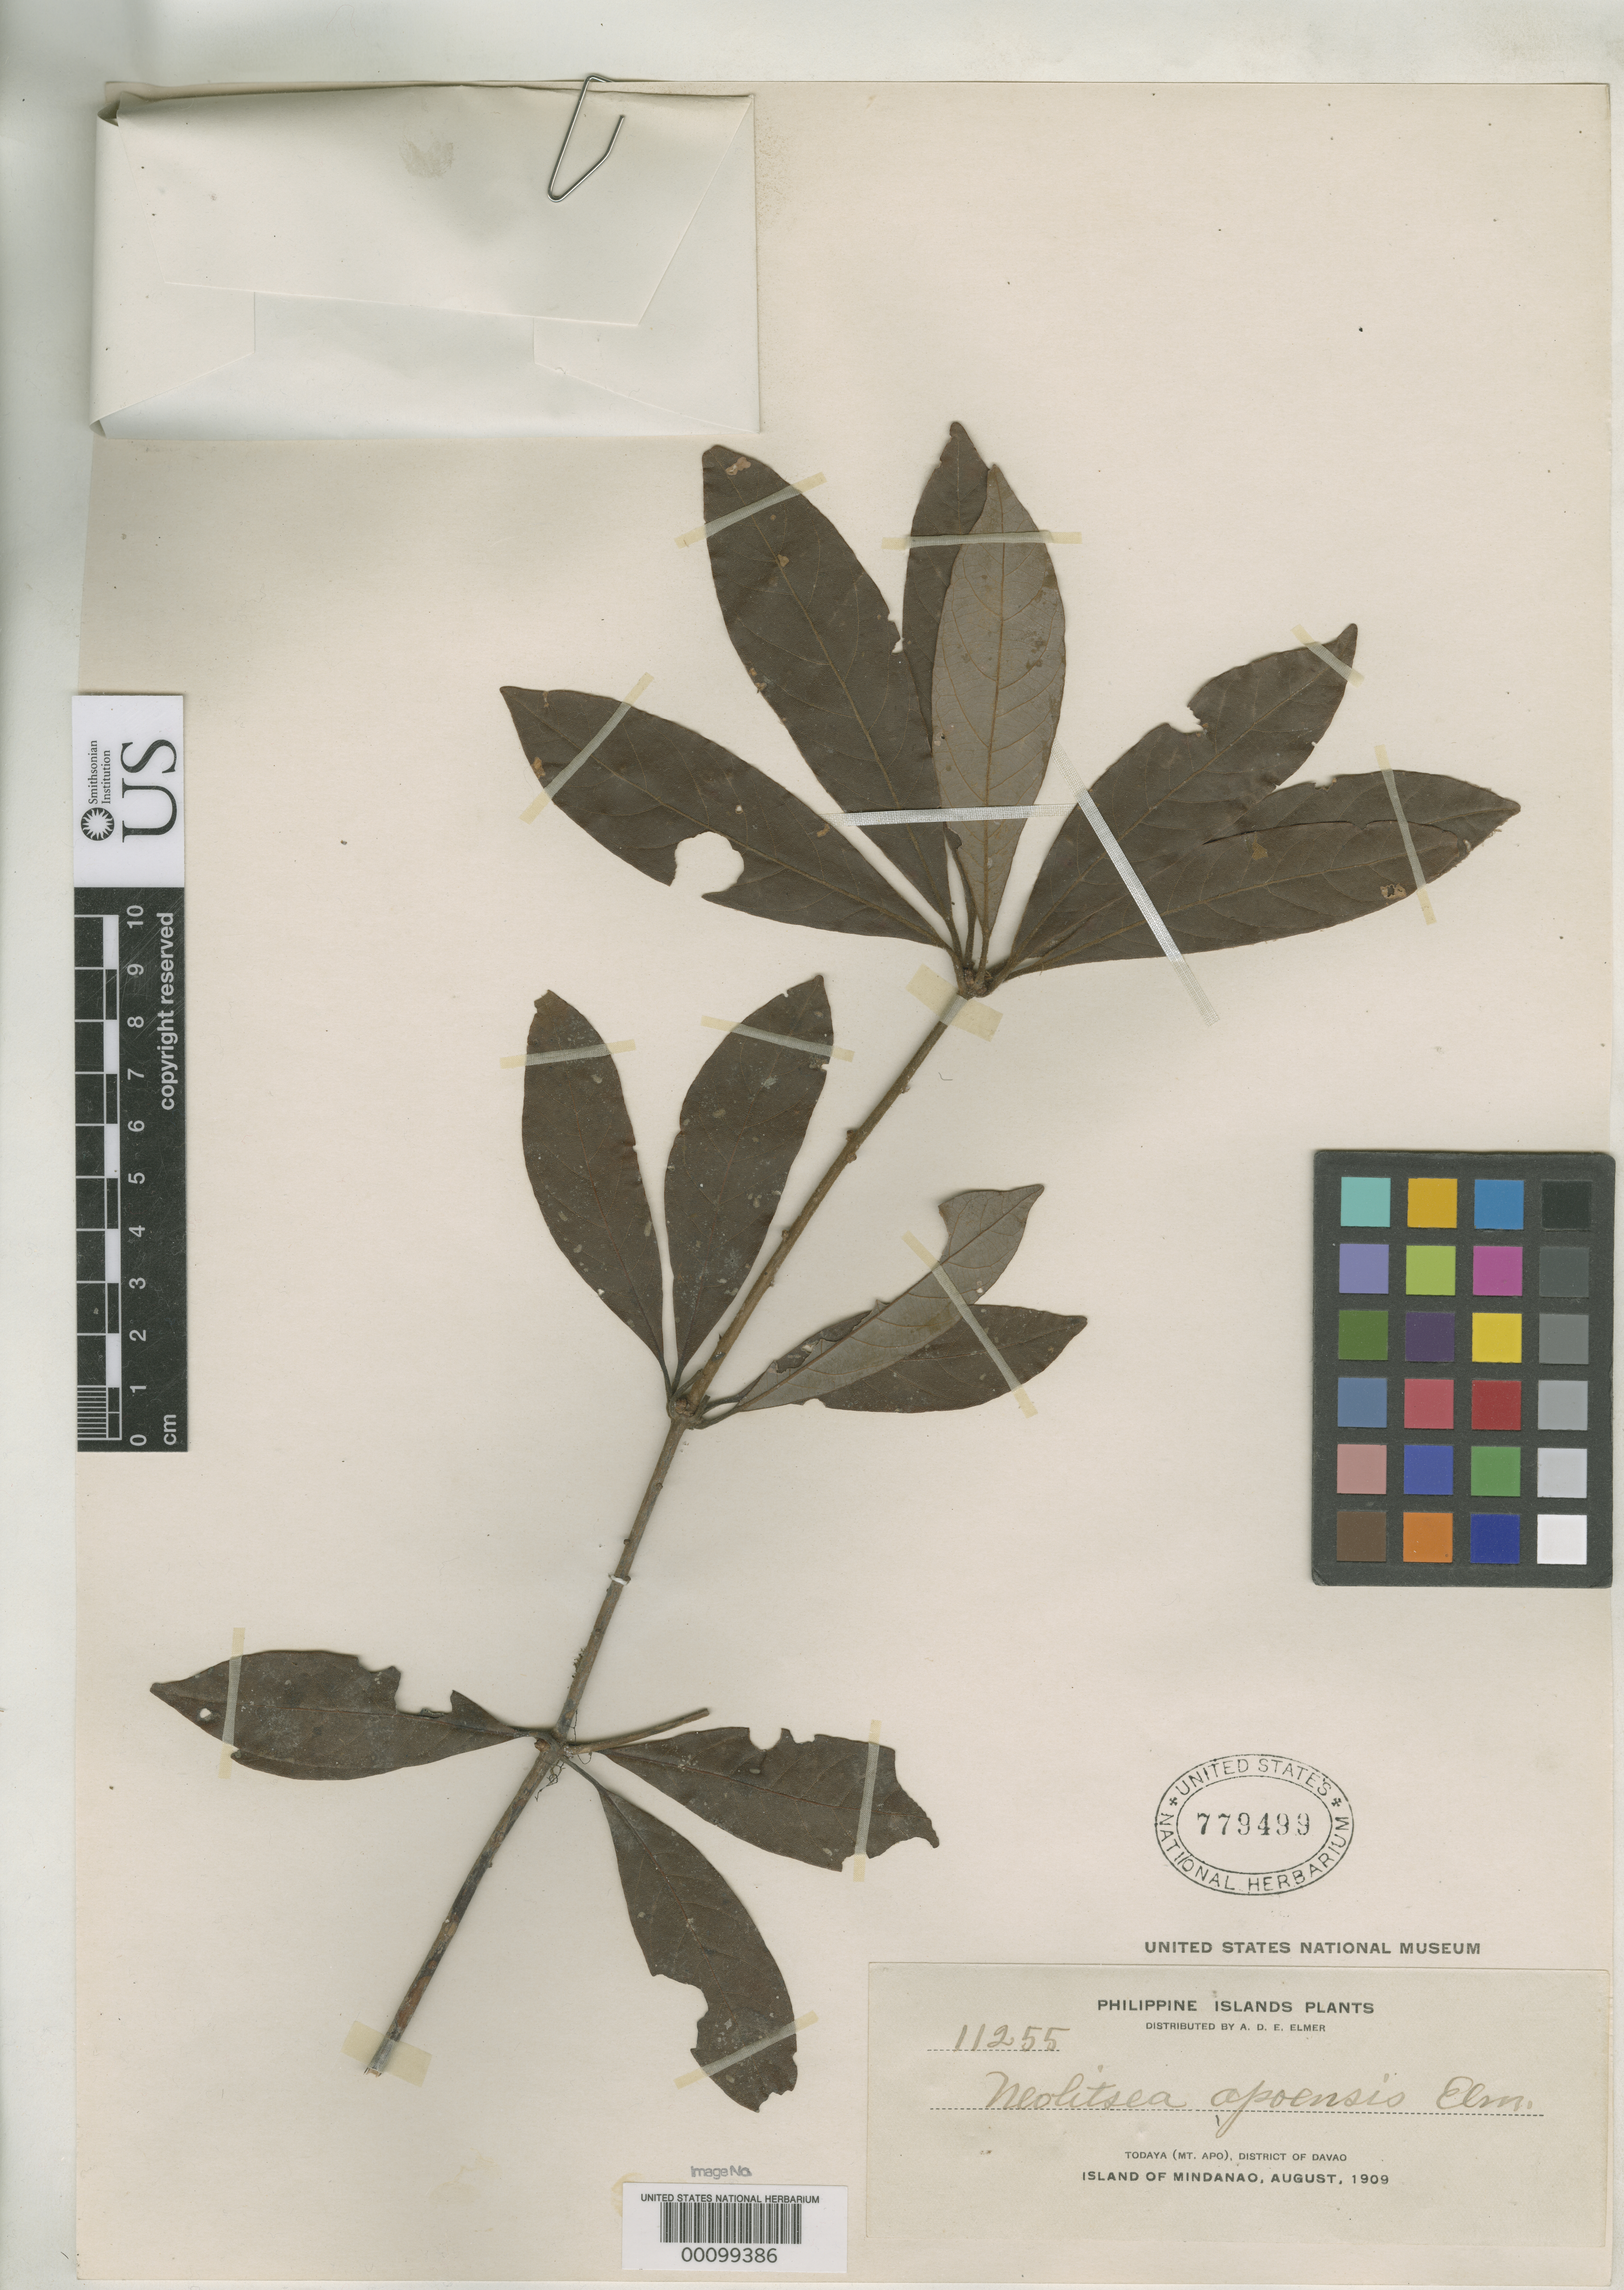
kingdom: Plantae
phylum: Tracheophyta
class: Magnoliopsida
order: Laurales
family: Lauraceae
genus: Neolitsea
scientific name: Neolitsea apoensis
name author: Elmer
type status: Isotype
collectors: A. D. E. Elmer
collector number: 11255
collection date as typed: Aug 1909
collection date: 1909-08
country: Philippines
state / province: Davao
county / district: Davao del Sur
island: Mindanao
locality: Todaya (Mt. Apo), District of Davao, Island of Mindanao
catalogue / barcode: US 779499